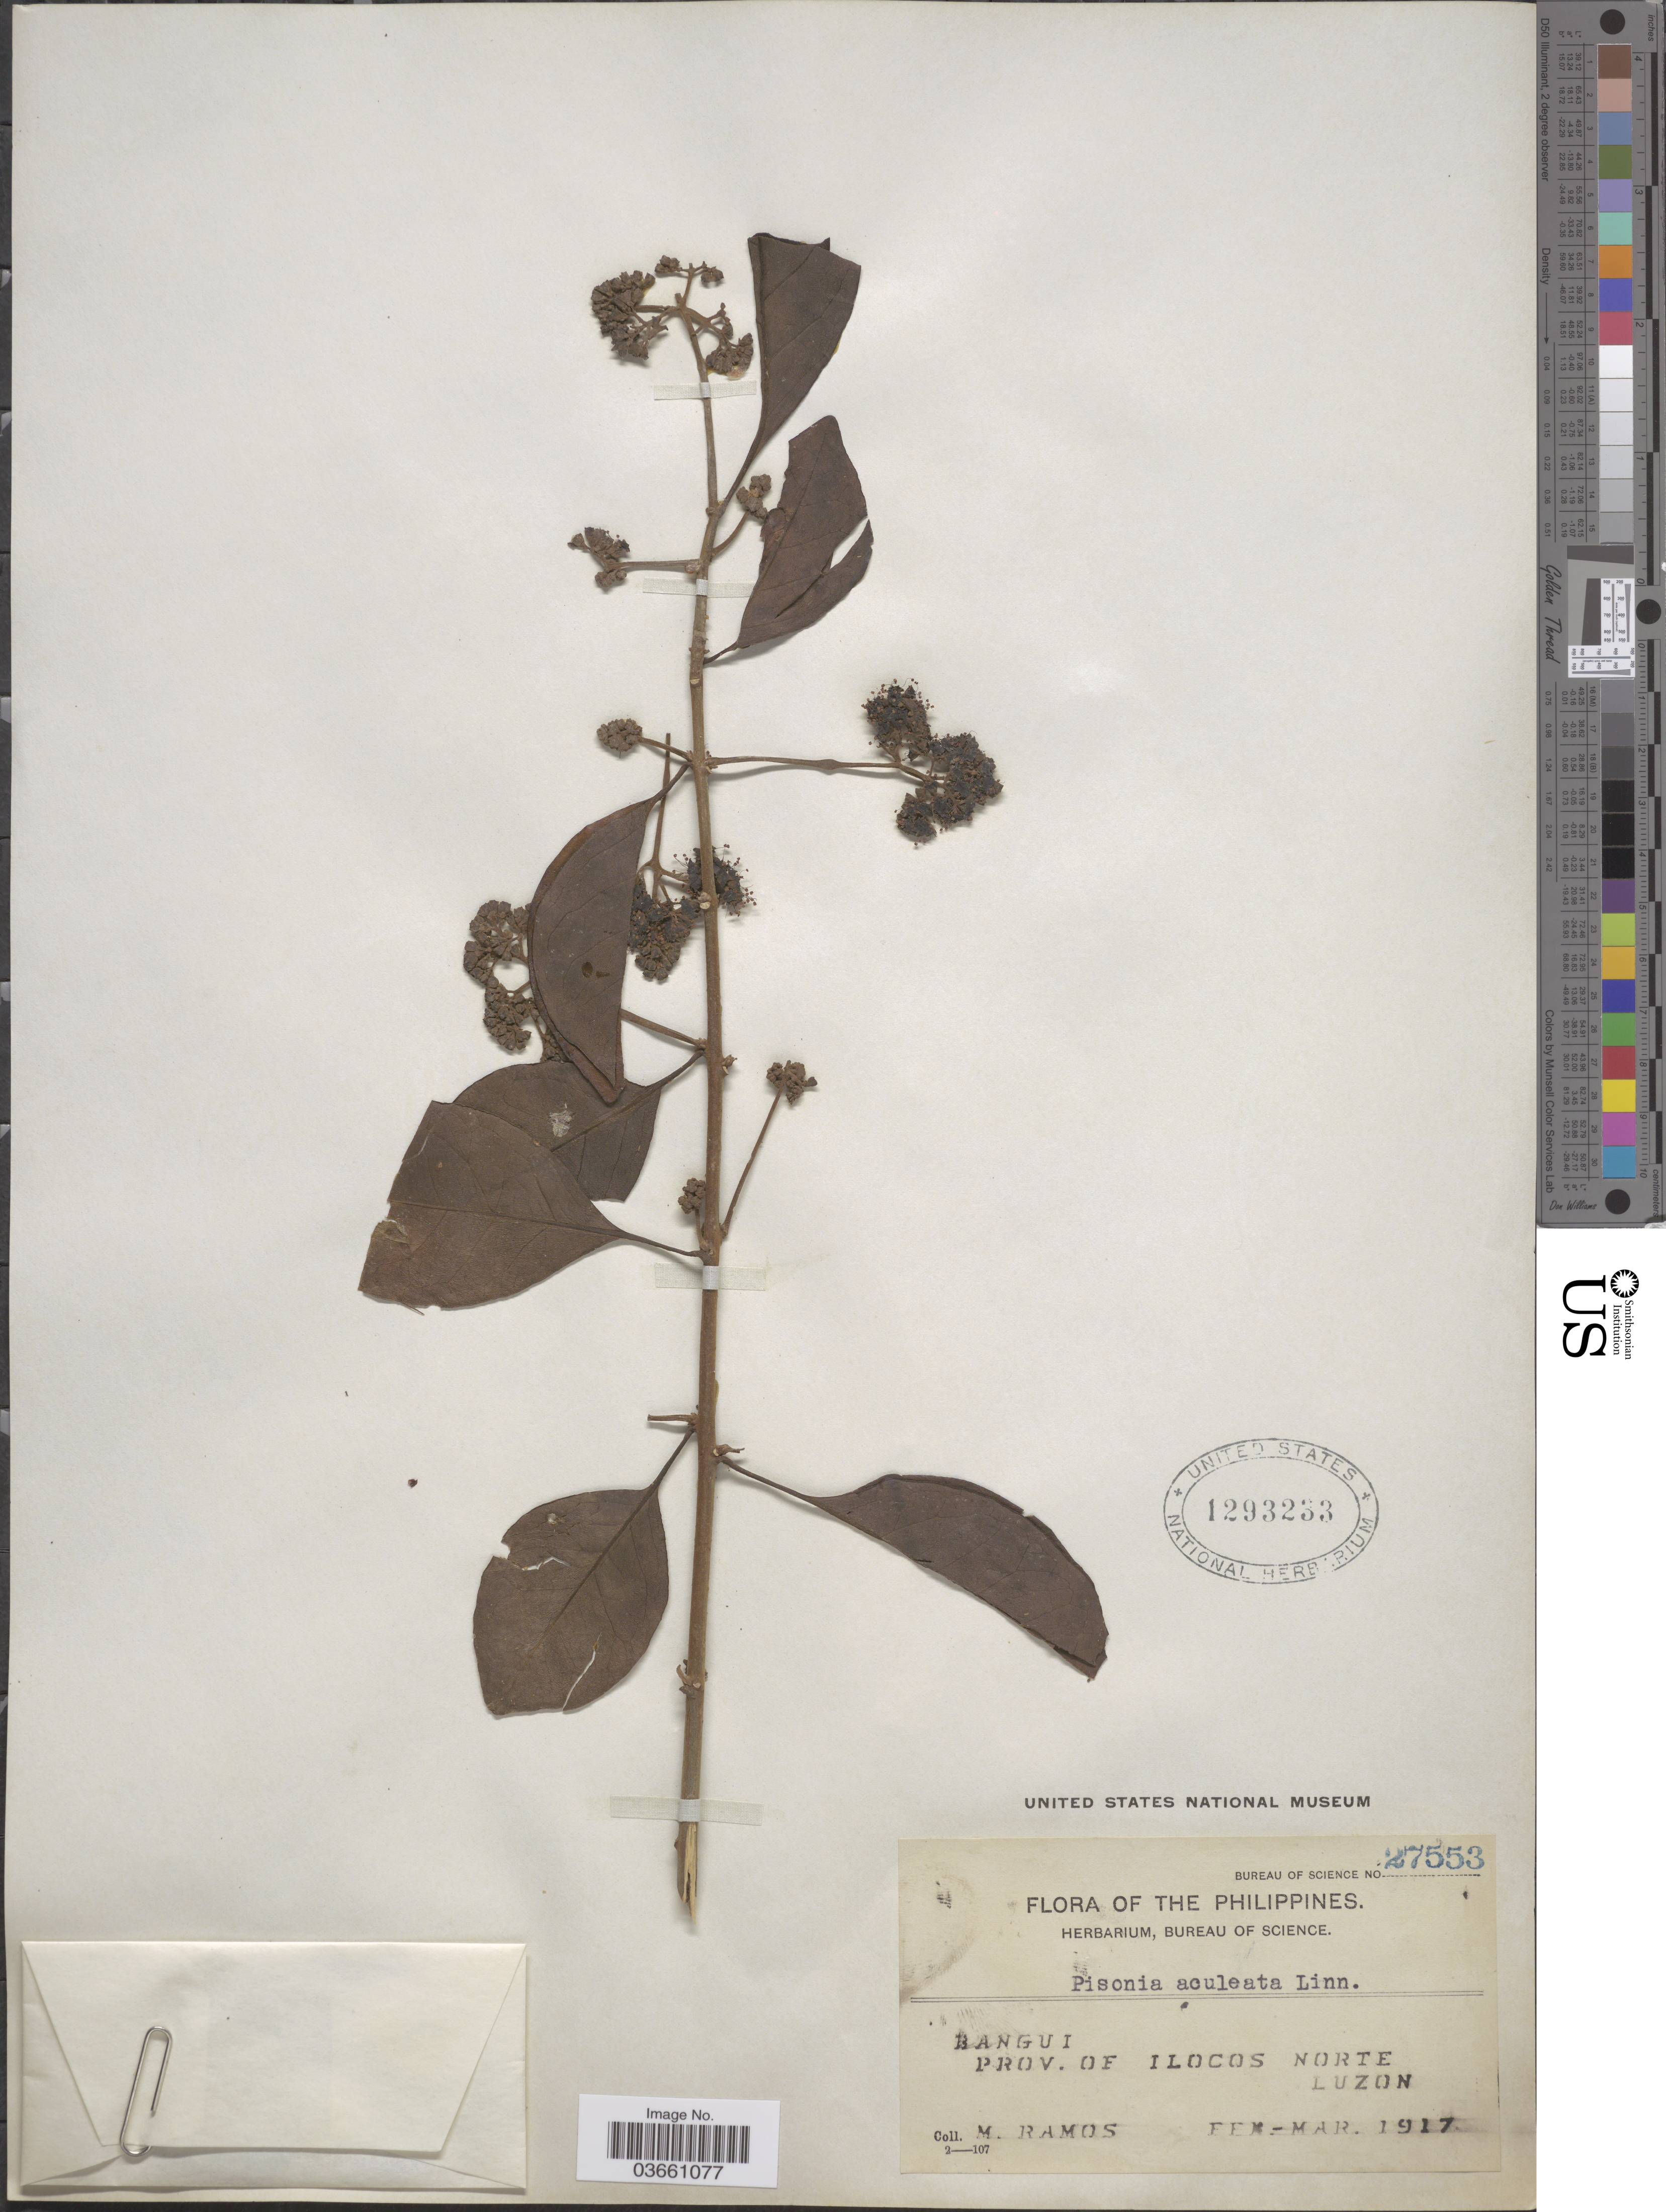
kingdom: Plantae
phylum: Tracheophyta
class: Magnoliopsida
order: Caryophyllales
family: Nyctaginaceae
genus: Pisonia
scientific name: Pisonia aculeata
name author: L.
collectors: M. Ramos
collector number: Bureau of Science 27553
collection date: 1917-02/1917-03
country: Philippines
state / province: Ilocos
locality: Bangui. Prov. of Ilocos Norte. Luzon.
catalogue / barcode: US 1293233